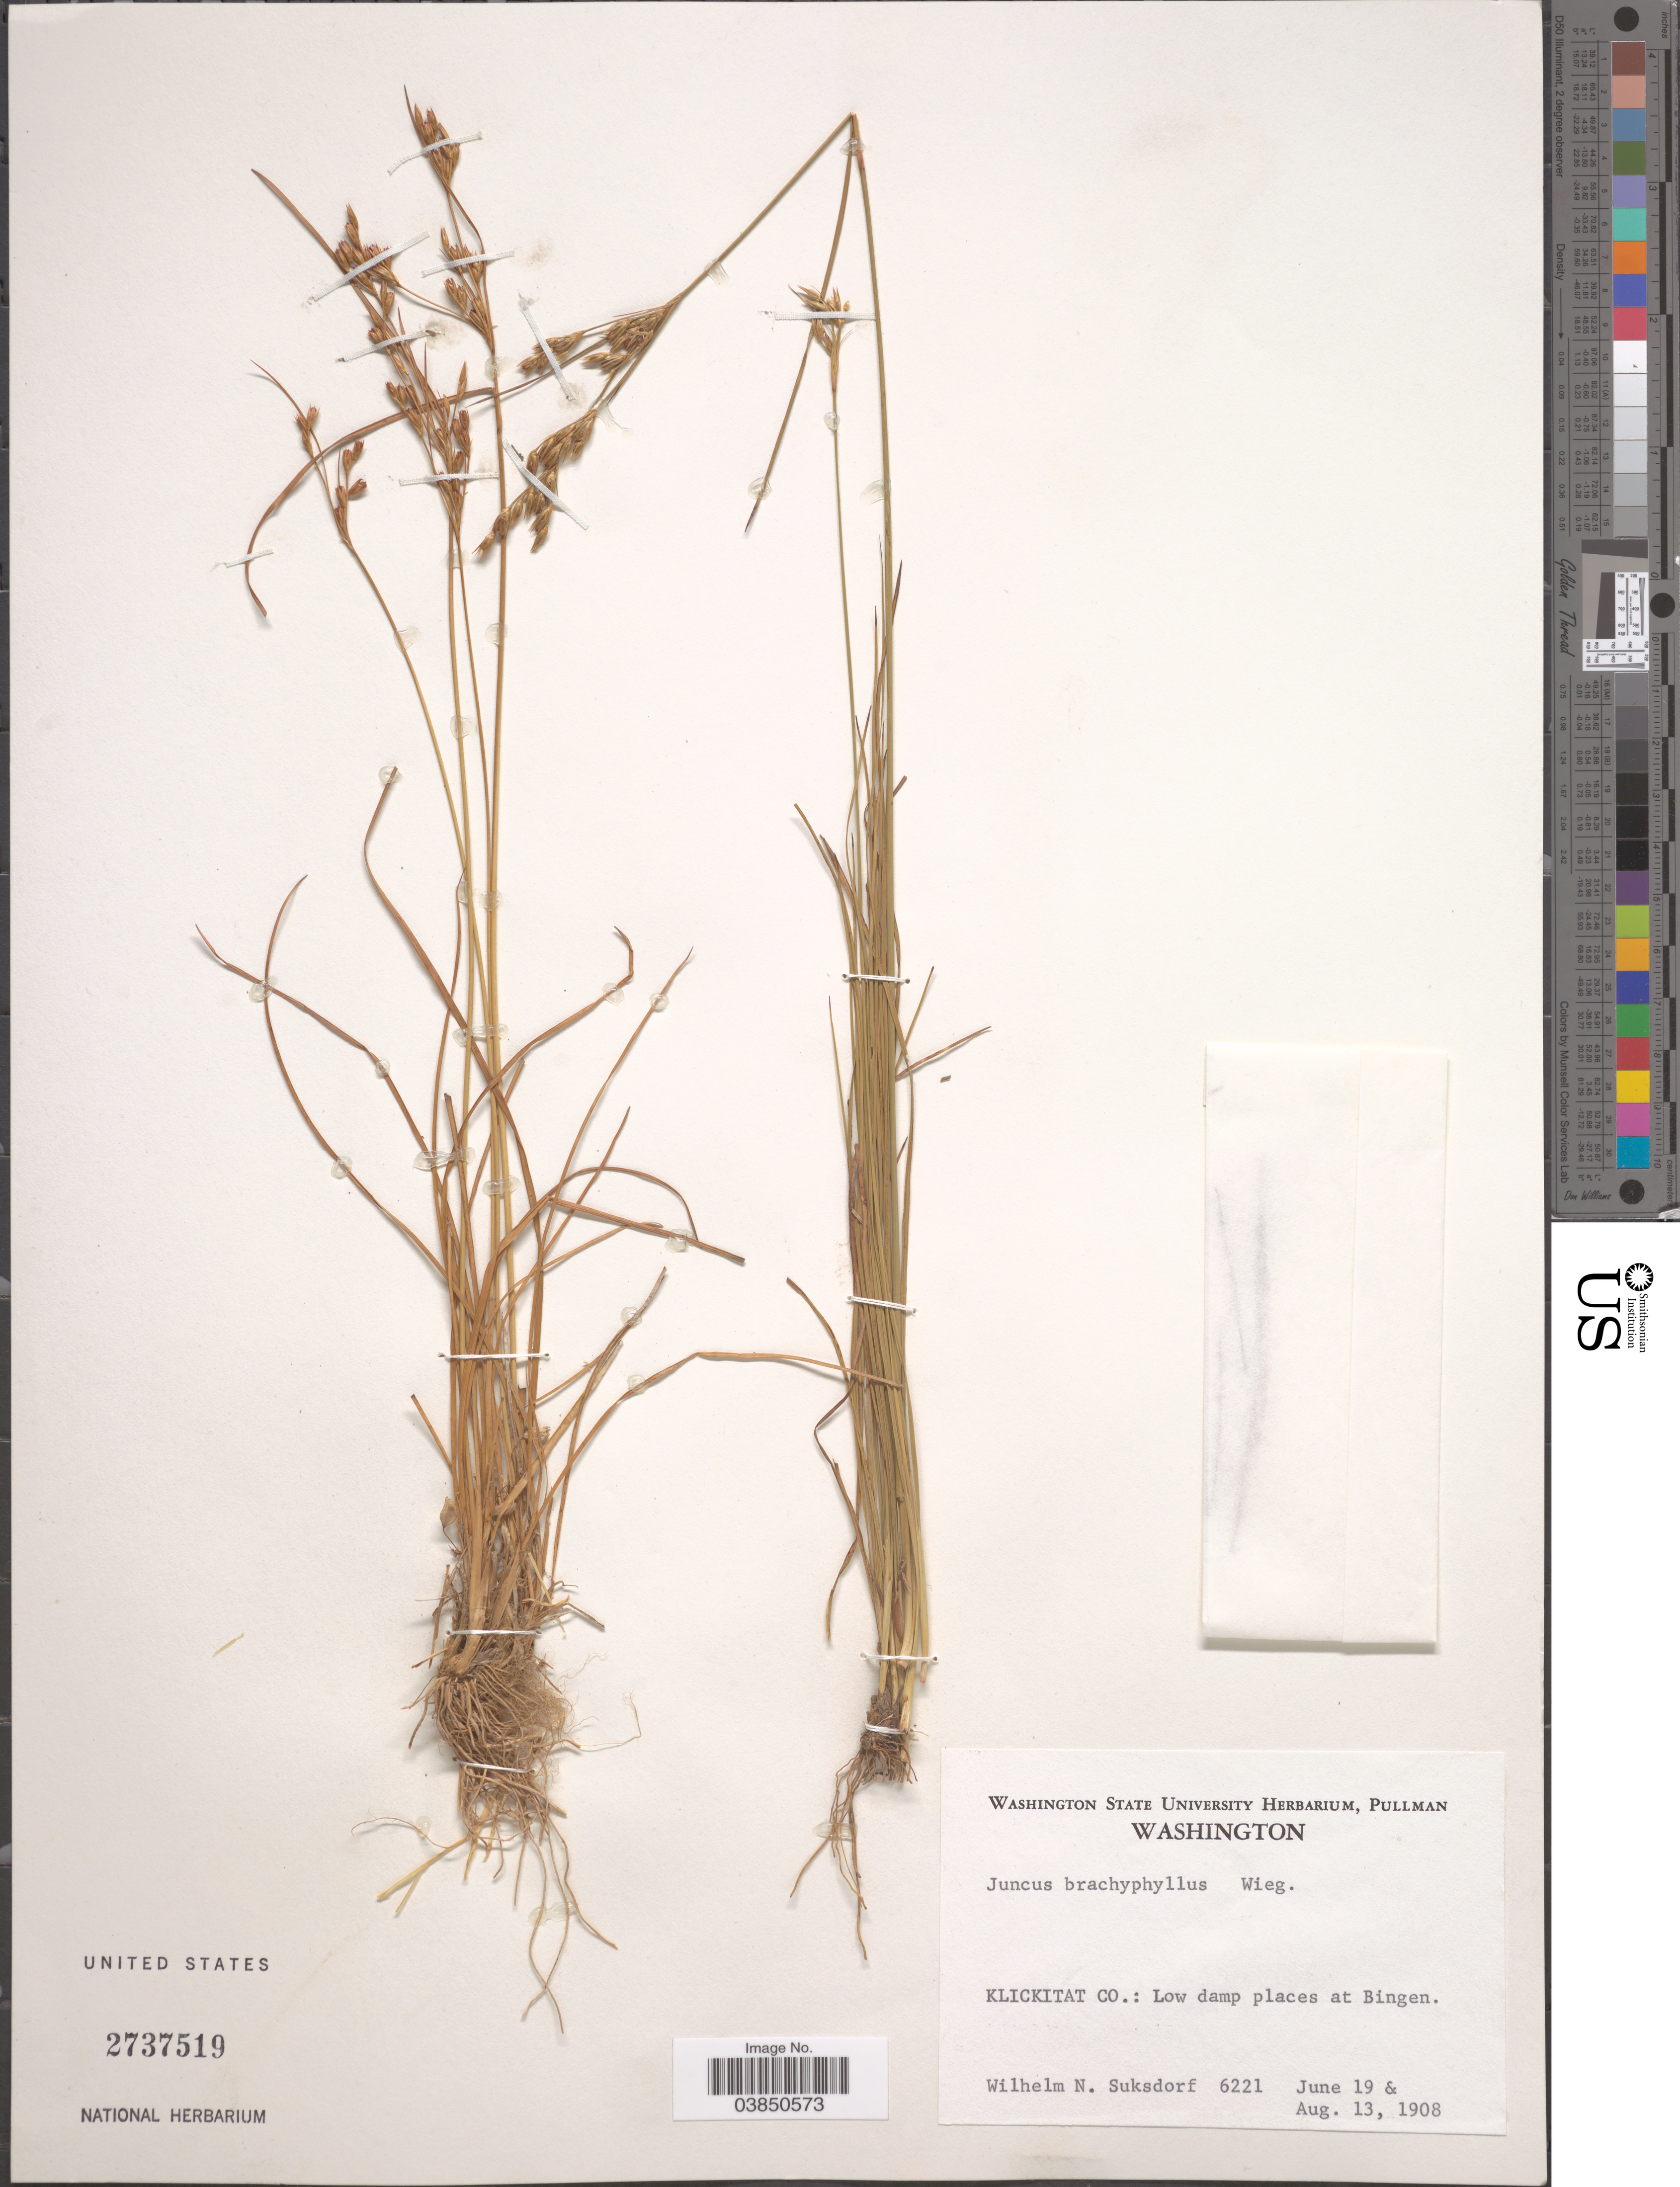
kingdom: Plantae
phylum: Tracheophyta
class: Liliopsida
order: Poales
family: Juncaceae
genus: Juncus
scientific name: Juncus brachycephalus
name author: (Engelm.) Buchenau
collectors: W. N. Suksdorf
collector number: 6221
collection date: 1908-06-19/1908-08-13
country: United States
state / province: Washington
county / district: Klickitat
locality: Klickitat Co.: Low damp places at Bingen.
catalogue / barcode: US 2737519